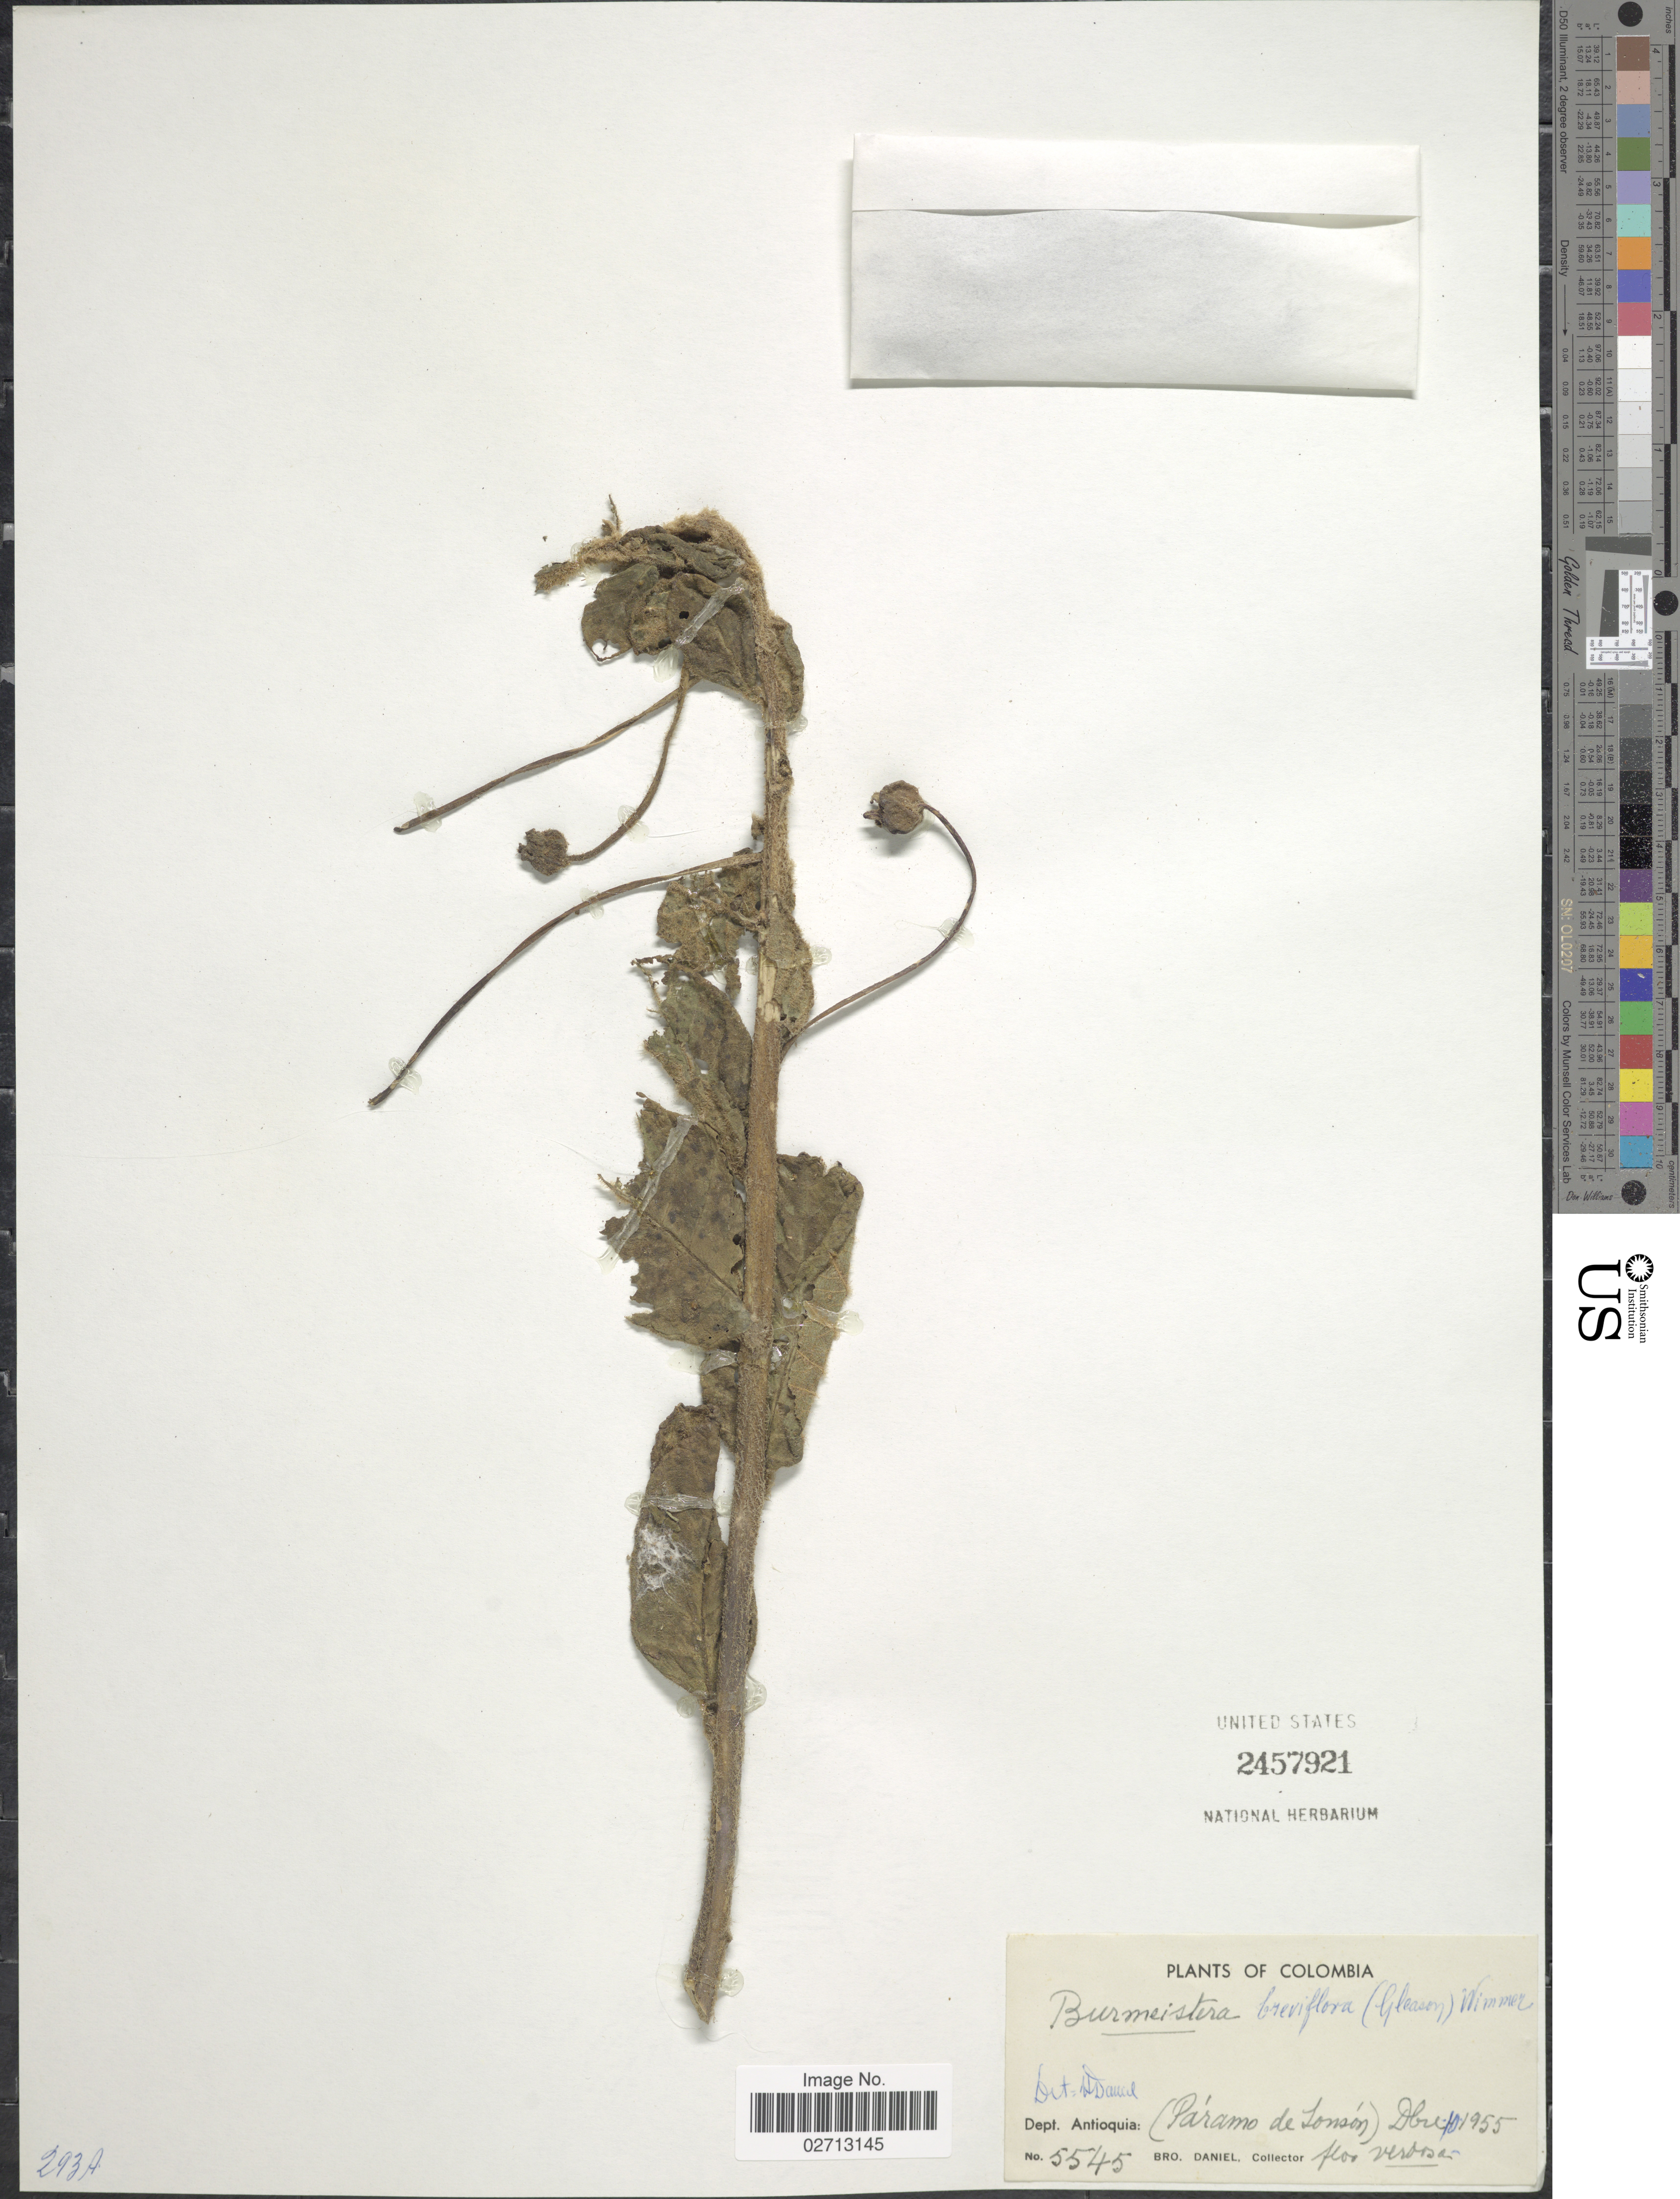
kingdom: Plantae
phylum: Tracheophyta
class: Magnoliopsida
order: Asterales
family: Campanulaceae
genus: Burmeistera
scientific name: Burmeistera breviflora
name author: (Gleason) E. Wimm.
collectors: Bro. Daniel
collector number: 5545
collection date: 1955-12-10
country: Colombia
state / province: Antioquia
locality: Dept. Antioquia. (Paramo de Sonson)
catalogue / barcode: US 2457921